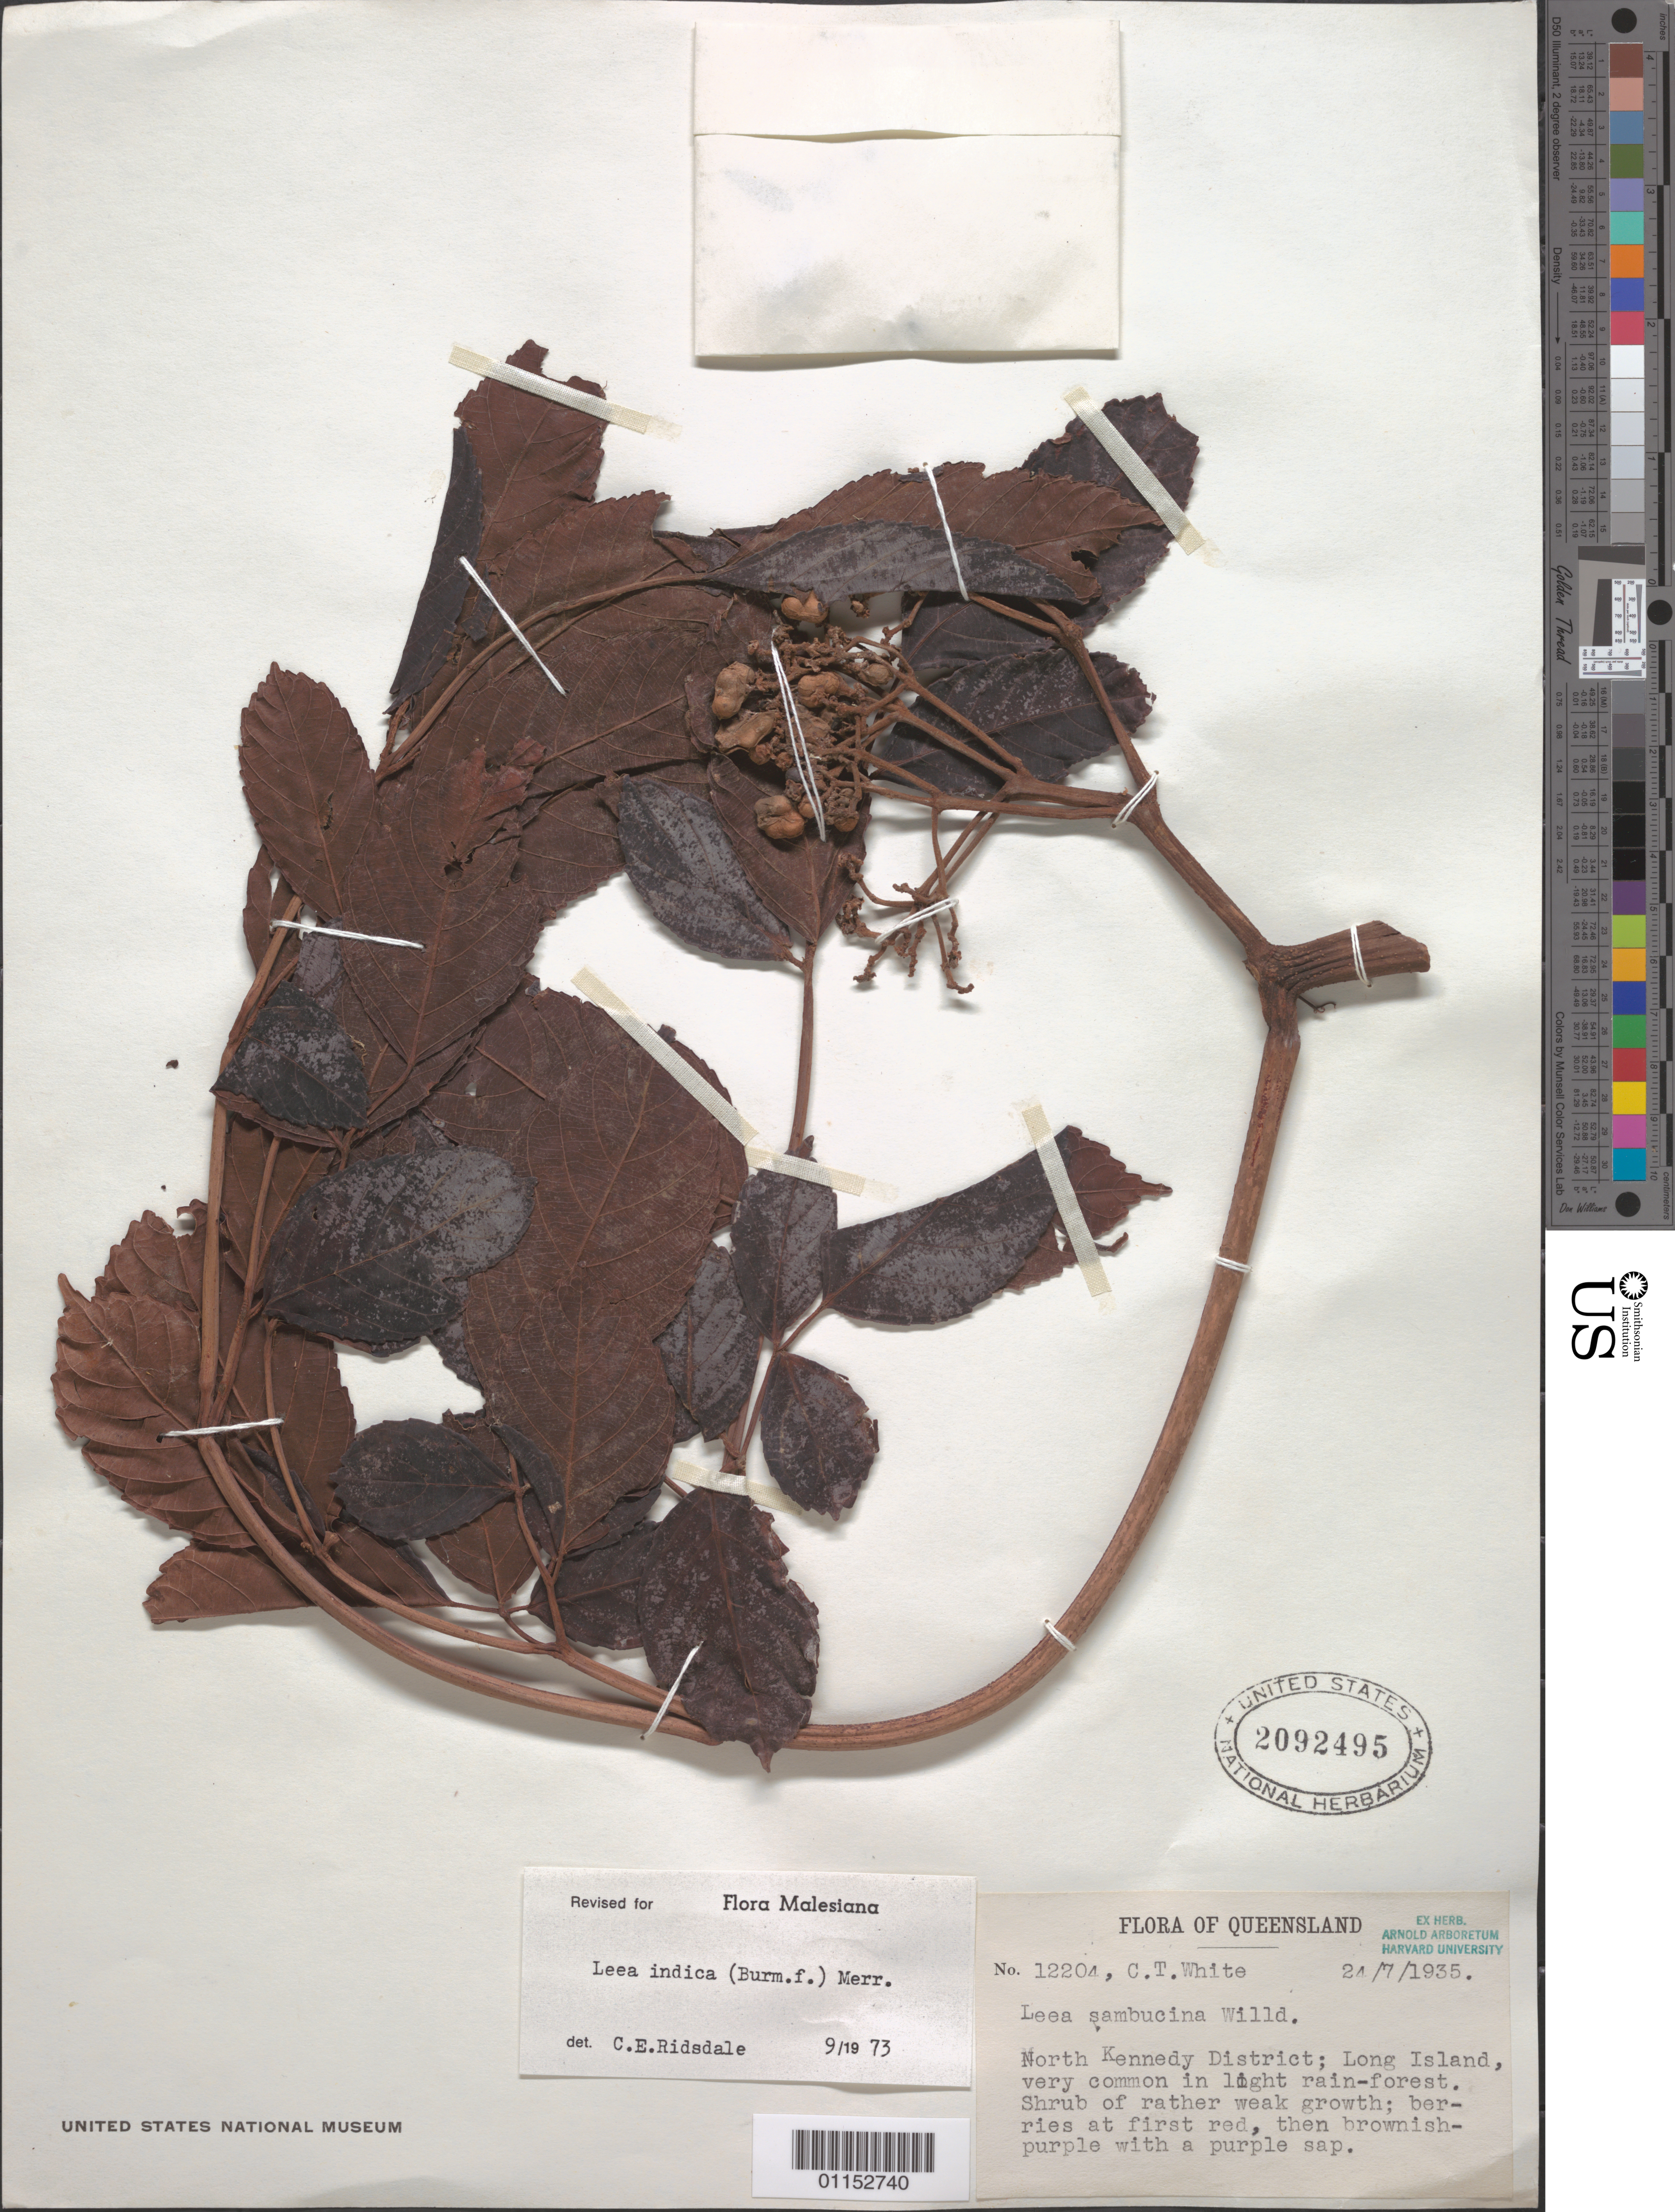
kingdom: Plantae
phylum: Tracheophyta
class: Magnoliopsida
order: Vitales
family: Vitaceae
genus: Leea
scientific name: Leea indica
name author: (Burm. f.) Merr.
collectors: C. T. White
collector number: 12204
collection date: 1935-07-24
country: Australia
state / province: Queensland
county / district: North Kennedy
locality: Long Island.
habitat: Very common in light rain-forest. Shrub.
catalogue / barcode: US 2092495